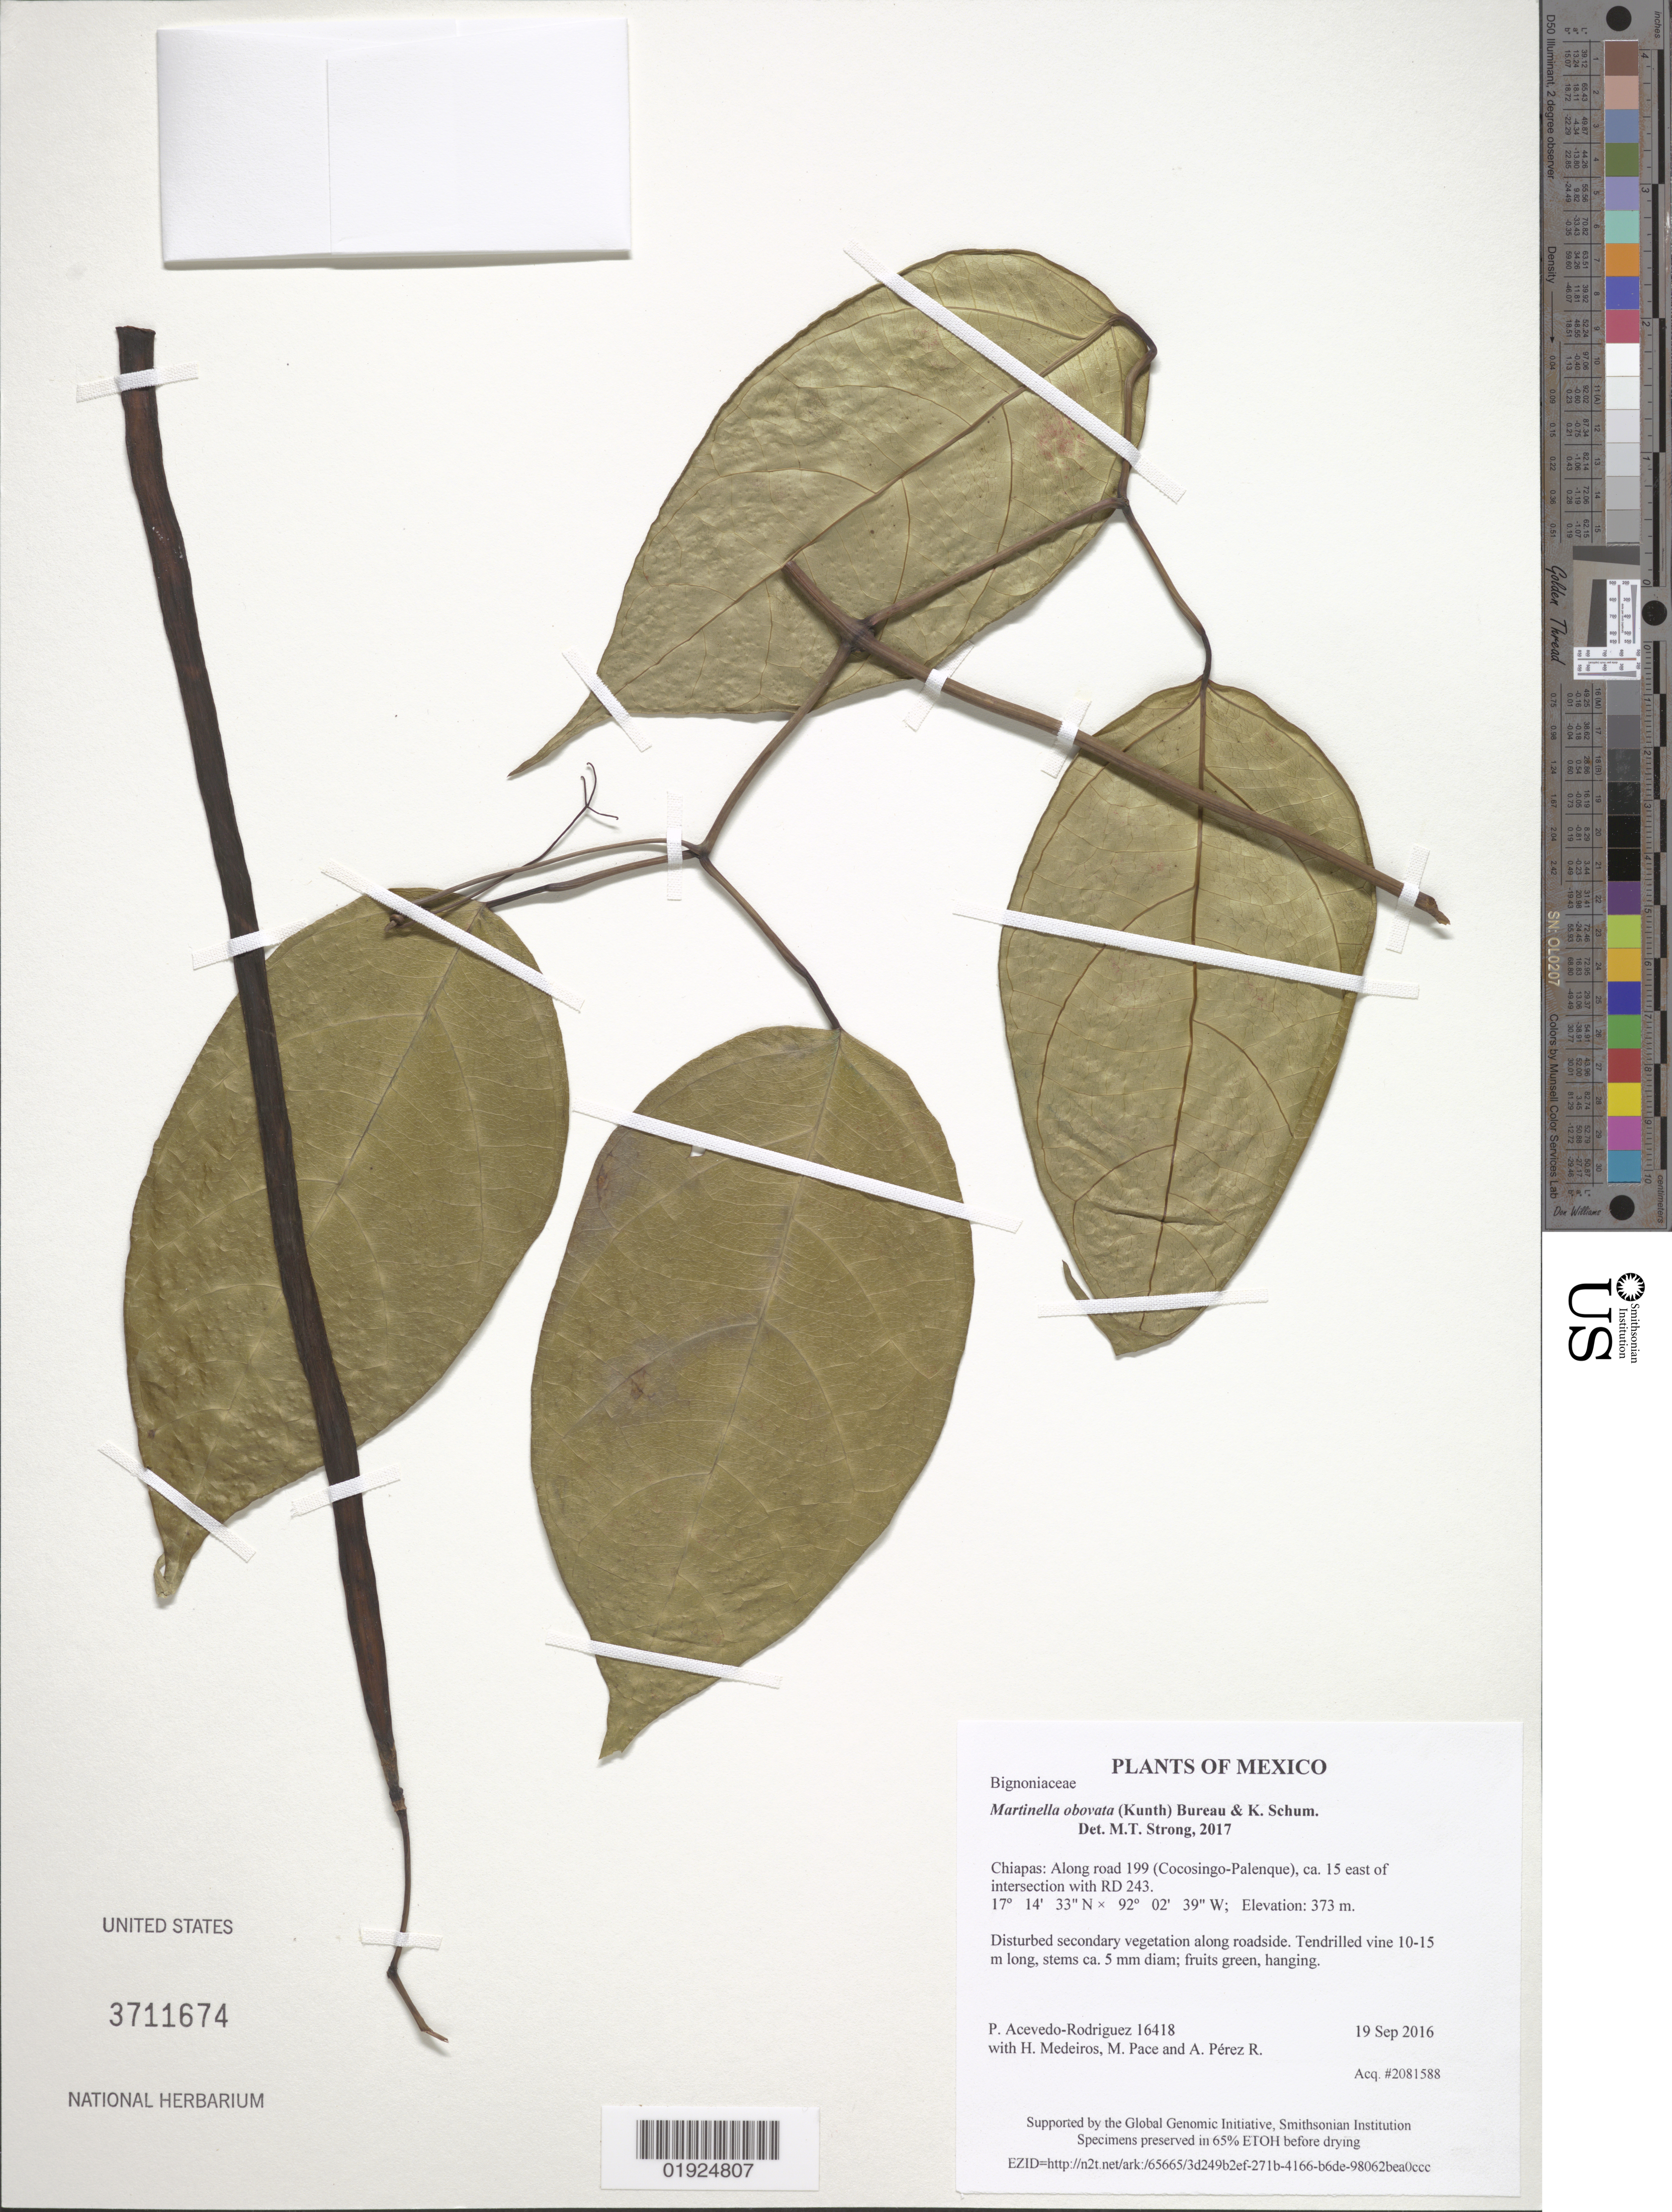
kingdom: Plantae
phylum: Tracheophyta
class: Magnoliopsida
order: Lamiales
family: Bignoniaceae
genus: Martinella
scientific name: Martinella obovata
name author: (Kunth) Bureau & K. Schum.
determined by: Strong, M. T., (US), Smithsonian Institution - National Museum of Natural History (UNITED STATES)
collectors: P. Acevedo-Rodr., H. Medeiros, M. R. Pace & A. Pérez R.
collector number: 16418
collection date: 2016-09-19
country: Mexico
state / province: Chiapas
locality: Along road 199 (Cocosingo-Palenque), ca. 15 east of intersection with RD 243.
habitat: disturbed secondary vegetation along roadside.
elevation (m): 373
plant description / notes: US, NY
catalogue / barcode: US 3711674